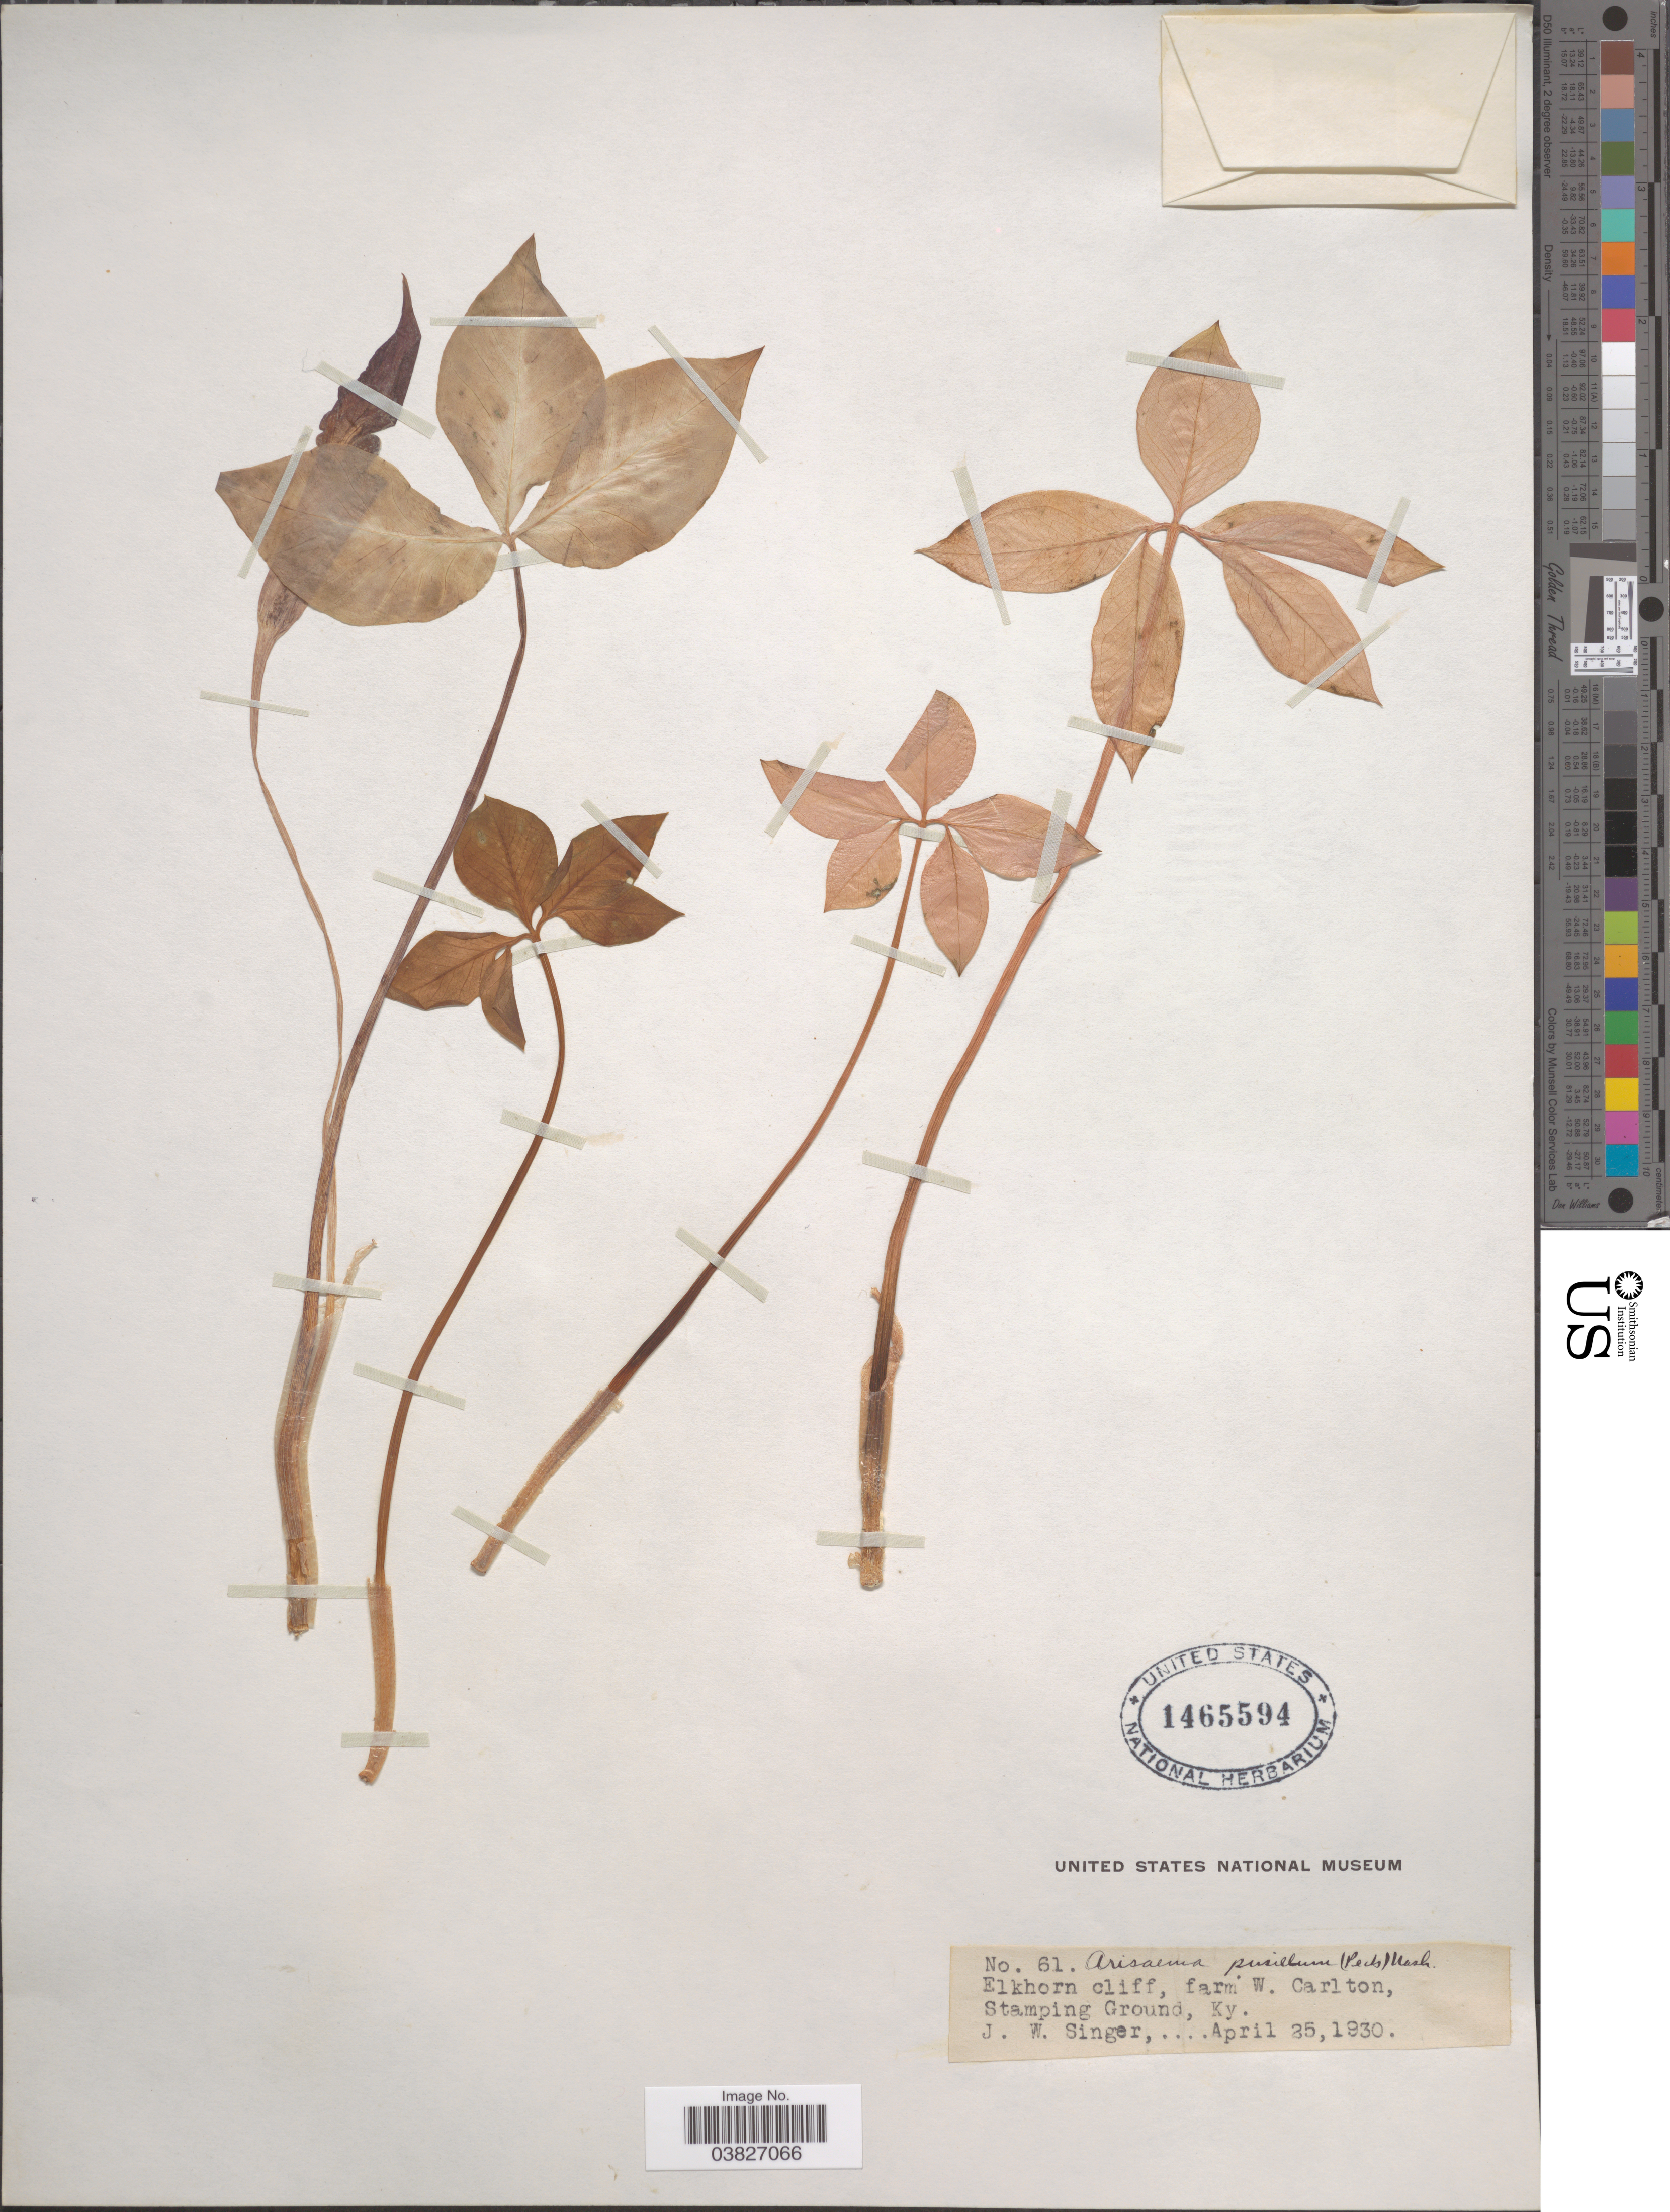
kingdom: Plantae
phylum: Tracheophyta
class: Liliopsida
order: Alismatales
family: Araceae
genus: Arisaema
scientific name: Arisaema pusillum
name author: Nash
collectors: J. EW. Singer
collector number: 61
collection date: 1930-04-25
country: United States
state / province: Kentucky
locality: Elkhorn cliff, farm W. Carlton, Stamping Ground.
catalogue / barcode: US 1465594